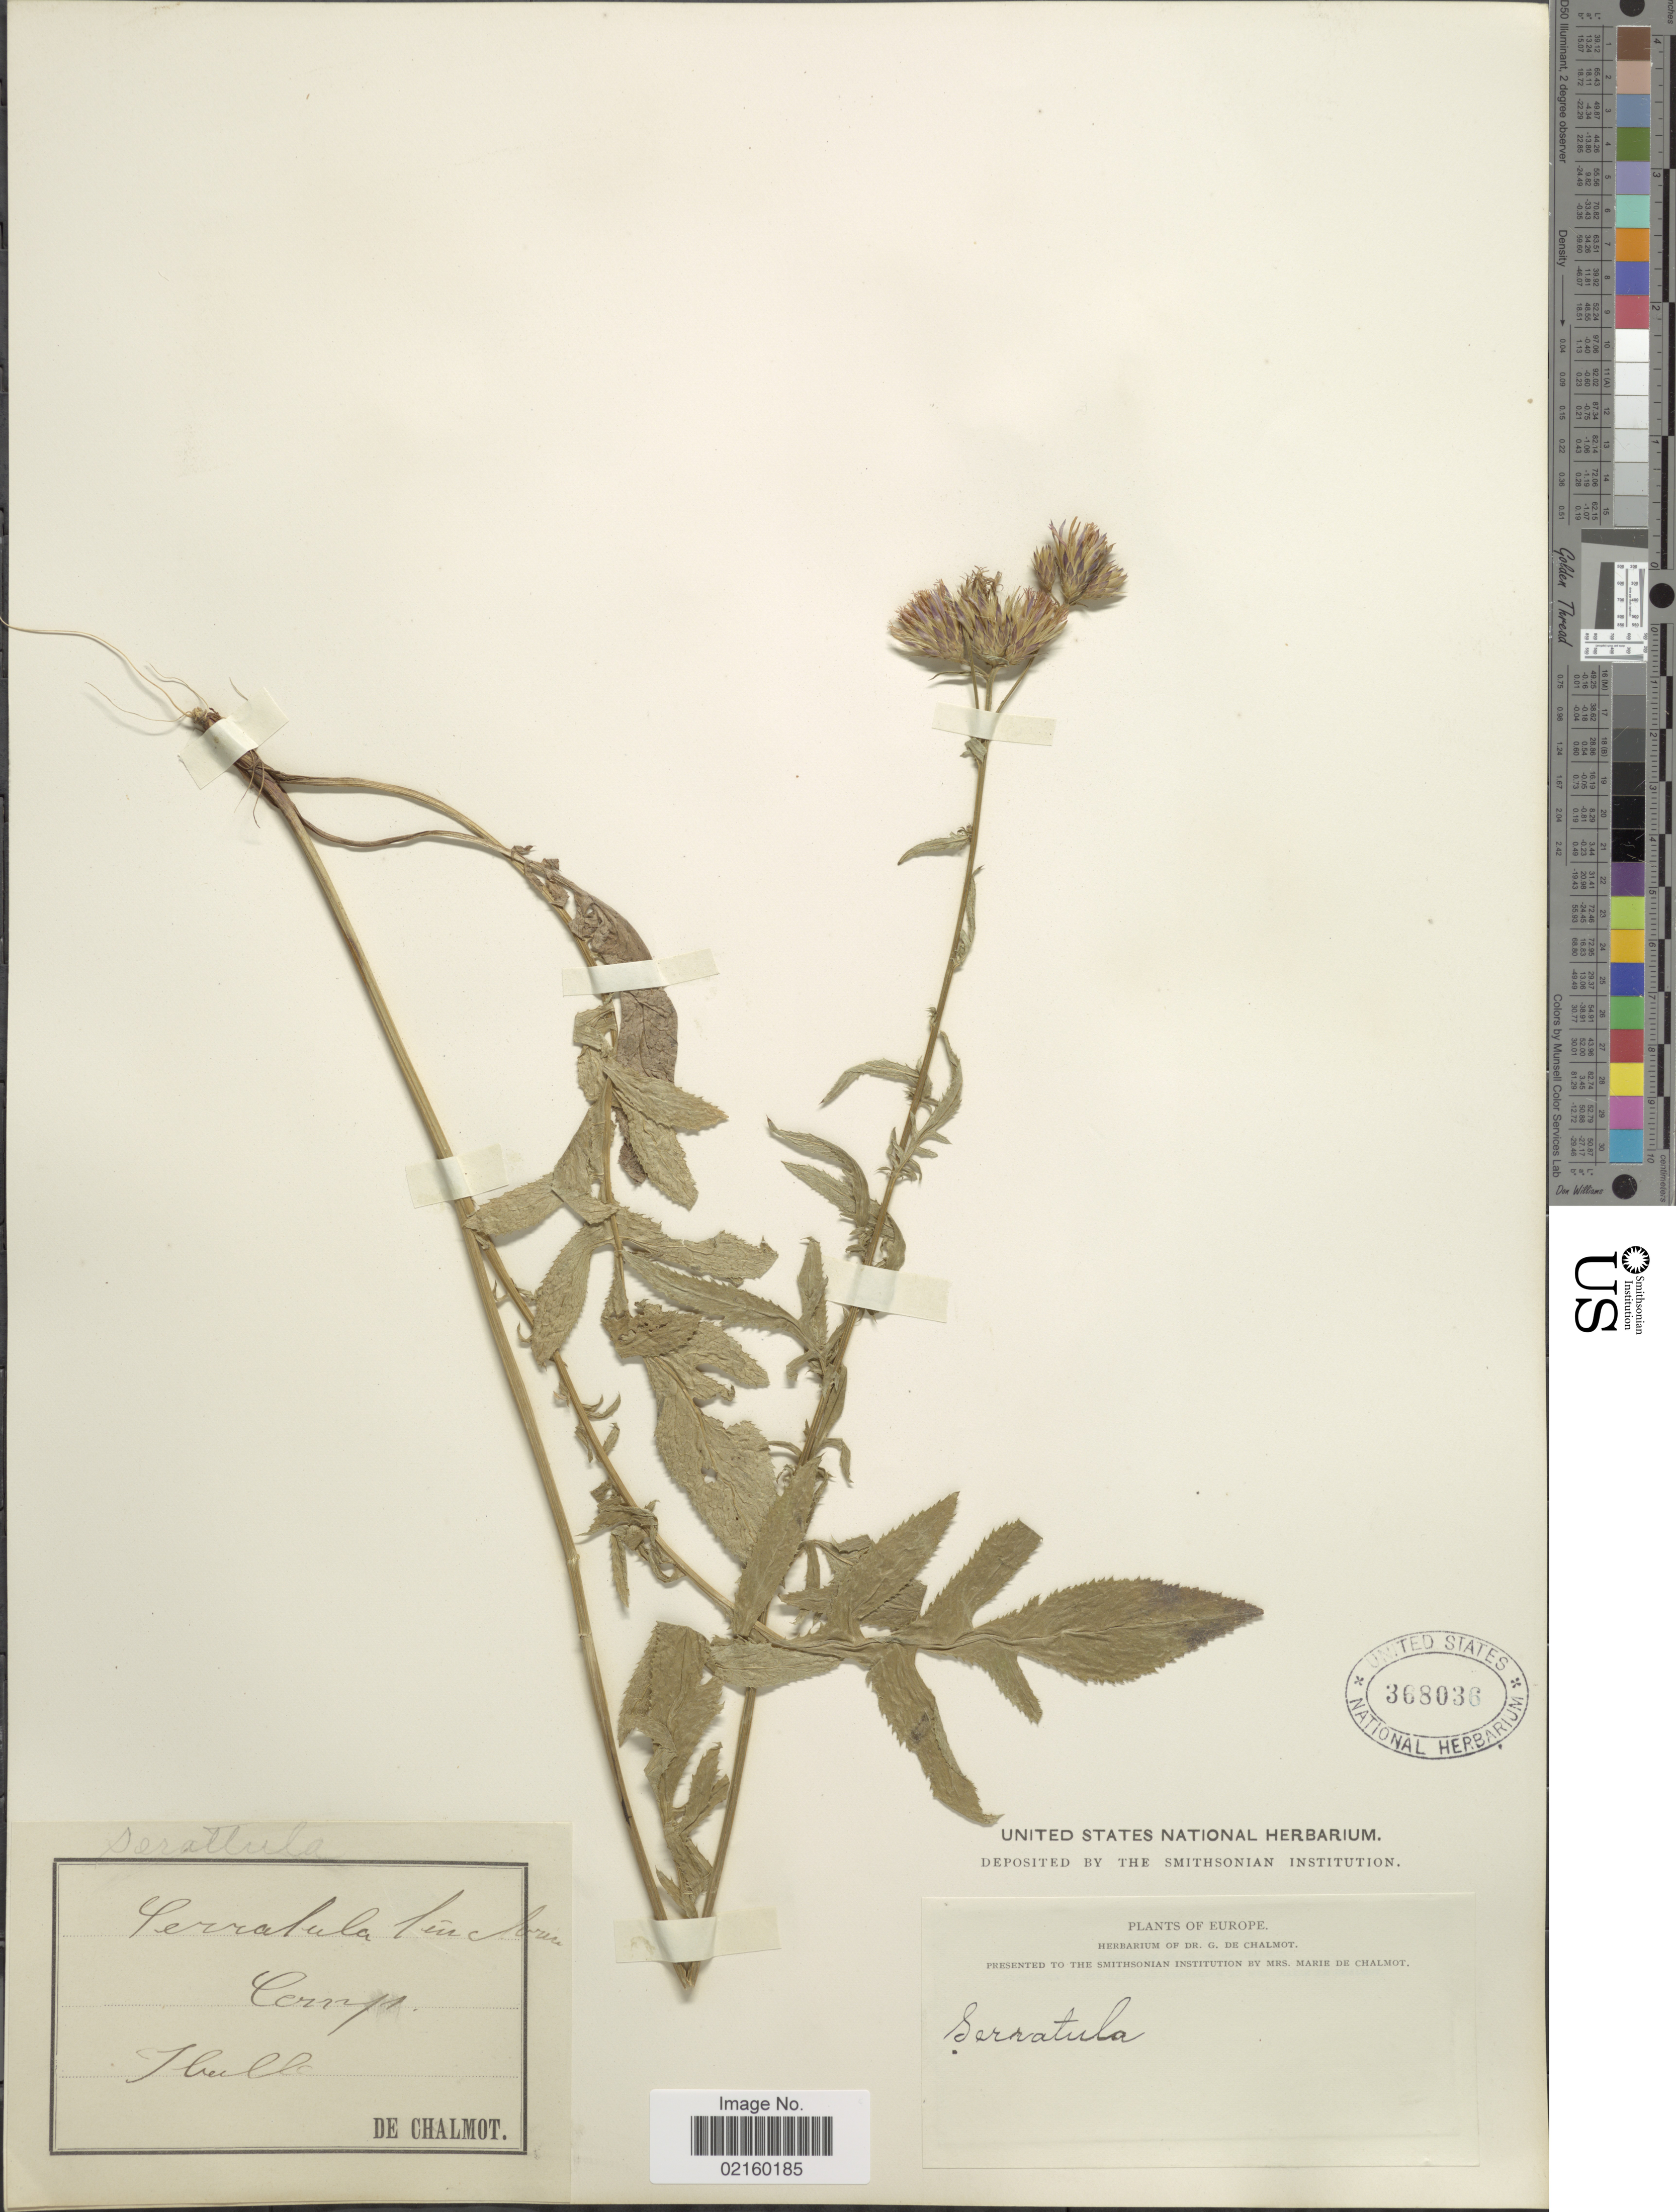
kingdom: Plantae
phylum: Tracheophyta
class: Magnoliopsida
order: Asterales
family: Asteraceae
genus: Serratula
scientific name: Serratula tinctoria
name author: L.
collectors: De Chalmot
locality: Europe, Ibull [interpreted]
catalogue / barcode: US 368036